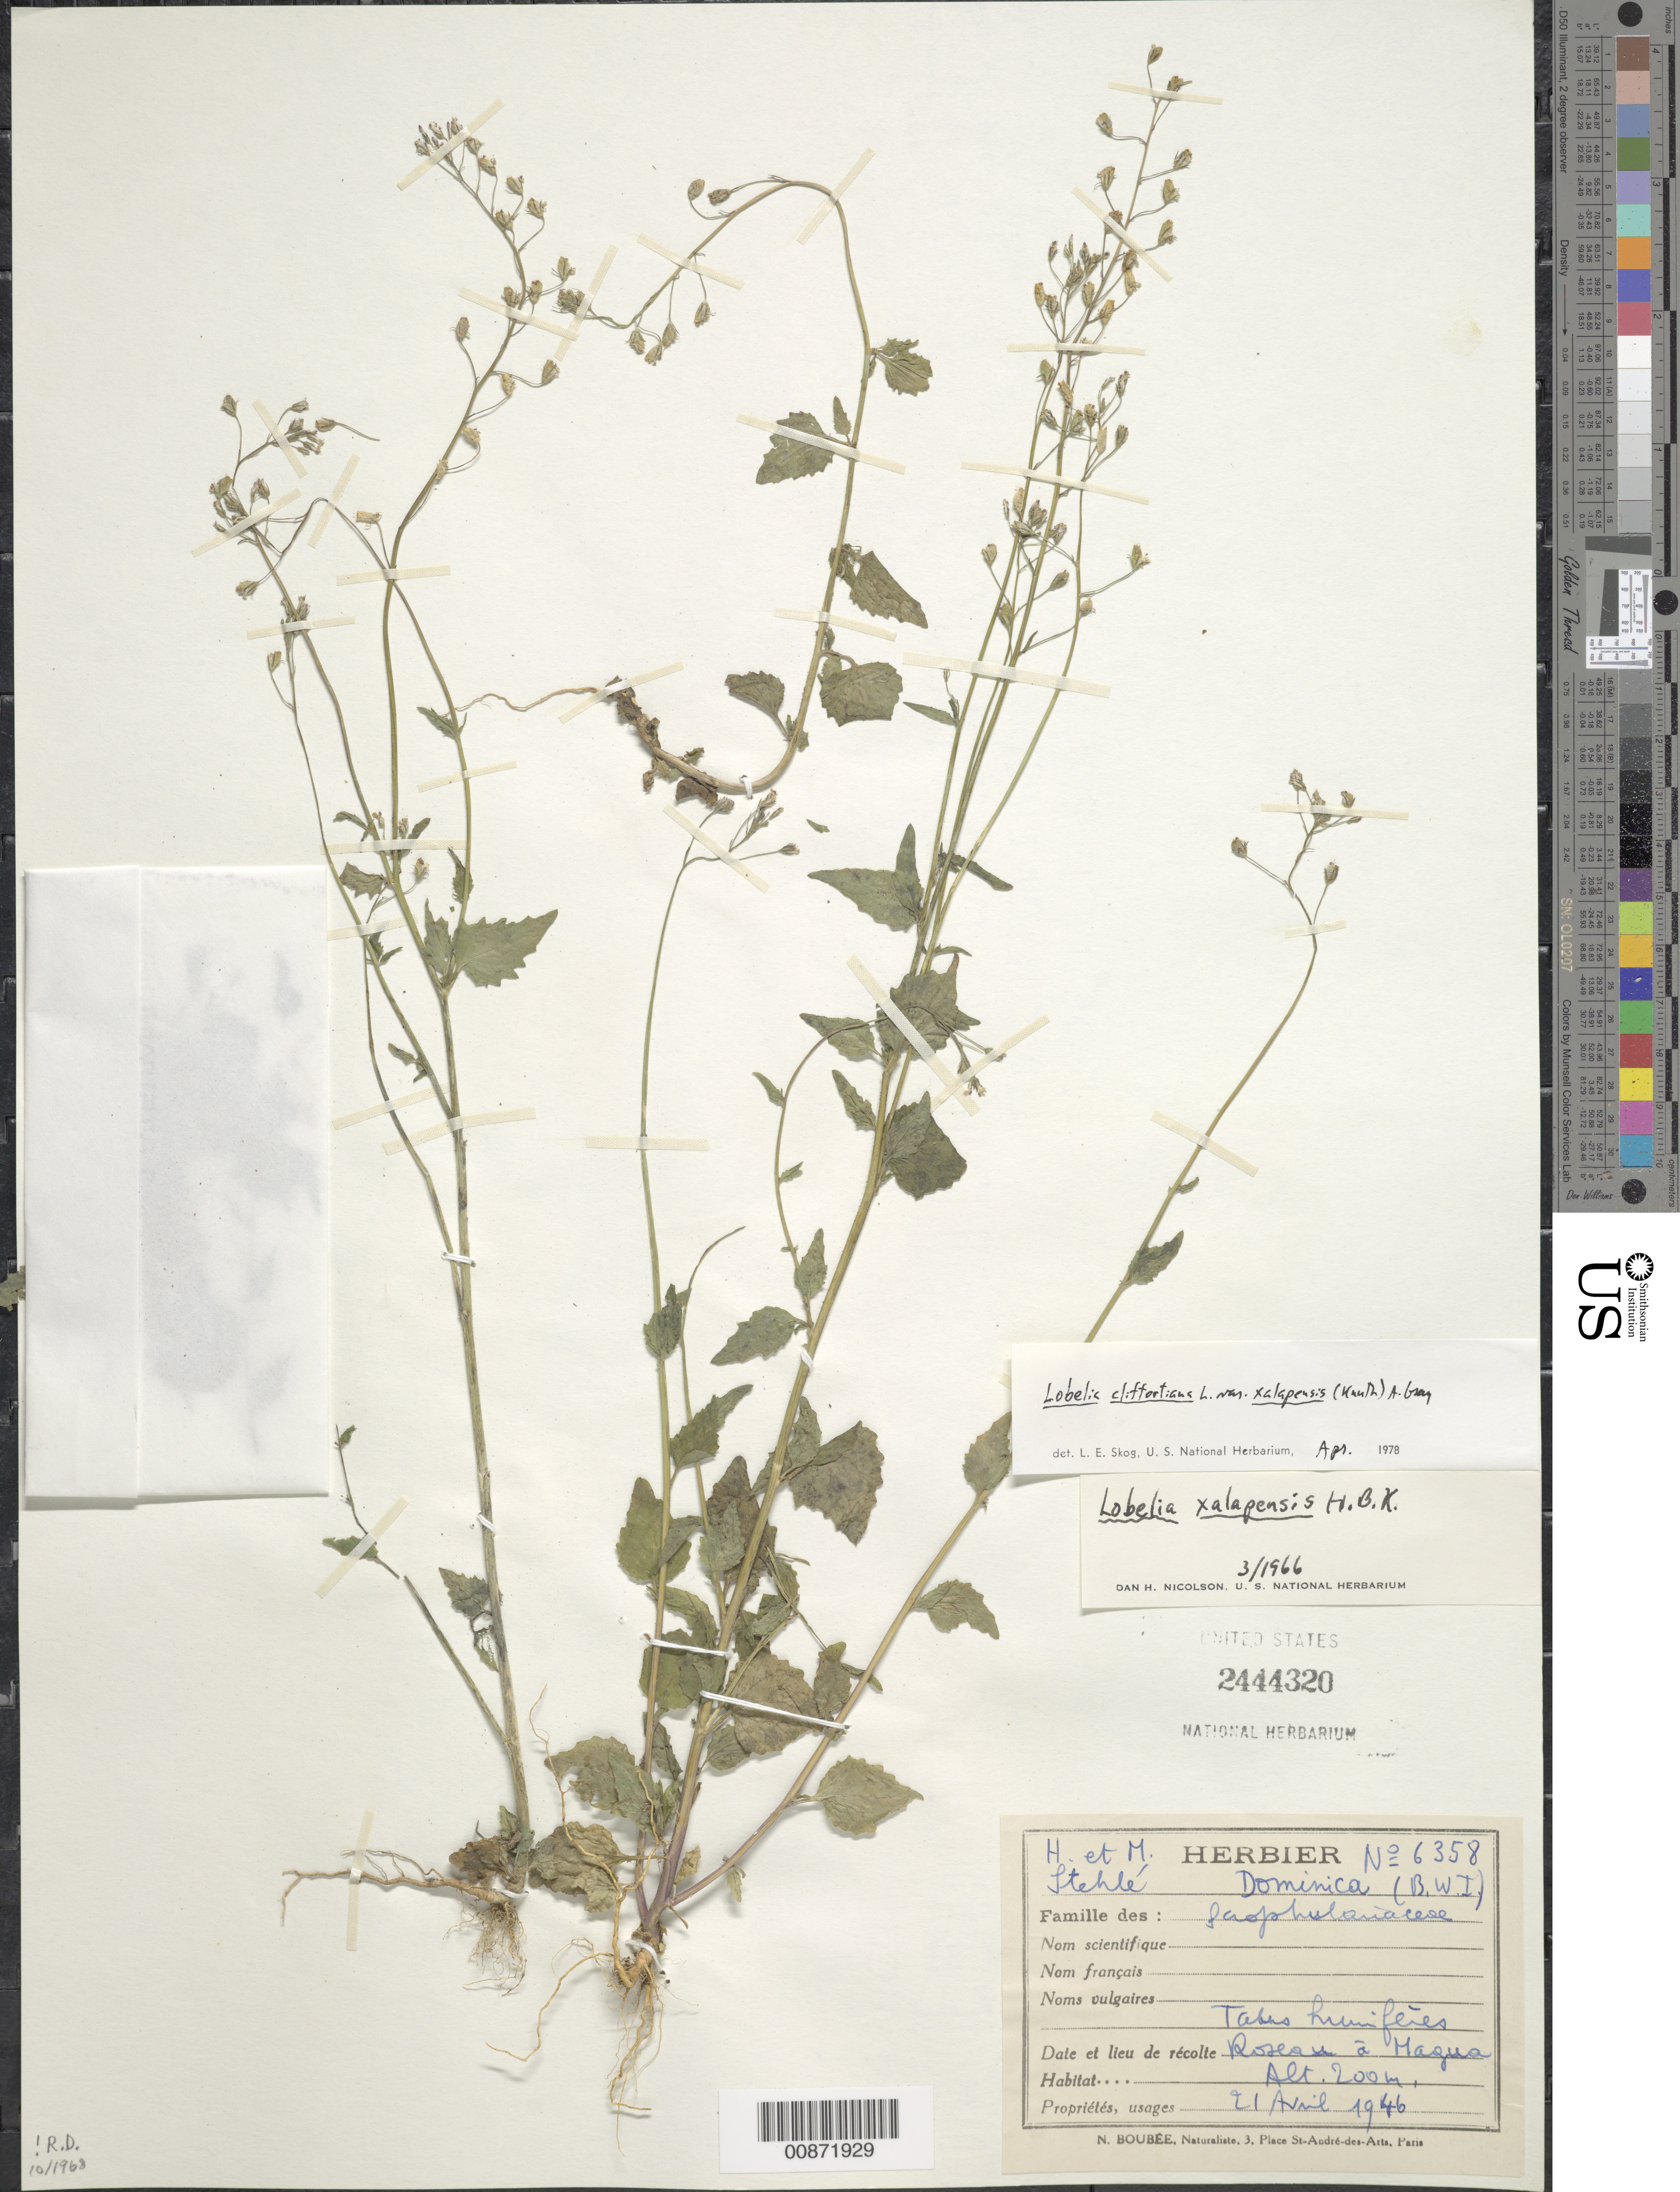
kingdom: Plantae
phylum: Tracheophyta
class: Magnoliopsida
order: Asterales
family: Campanulaceae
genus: Lobelia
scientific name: Lobelia xalapensis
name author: Kunth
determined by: Skog, Laurence E.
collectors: H. Stehlé & M. Stehlé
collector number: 6358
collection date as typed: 21 Apr 1946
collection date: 1946-04-21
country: Dominica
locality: Roseau à Magua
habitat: Talus humifères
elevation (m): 200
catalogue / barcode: US 2444320